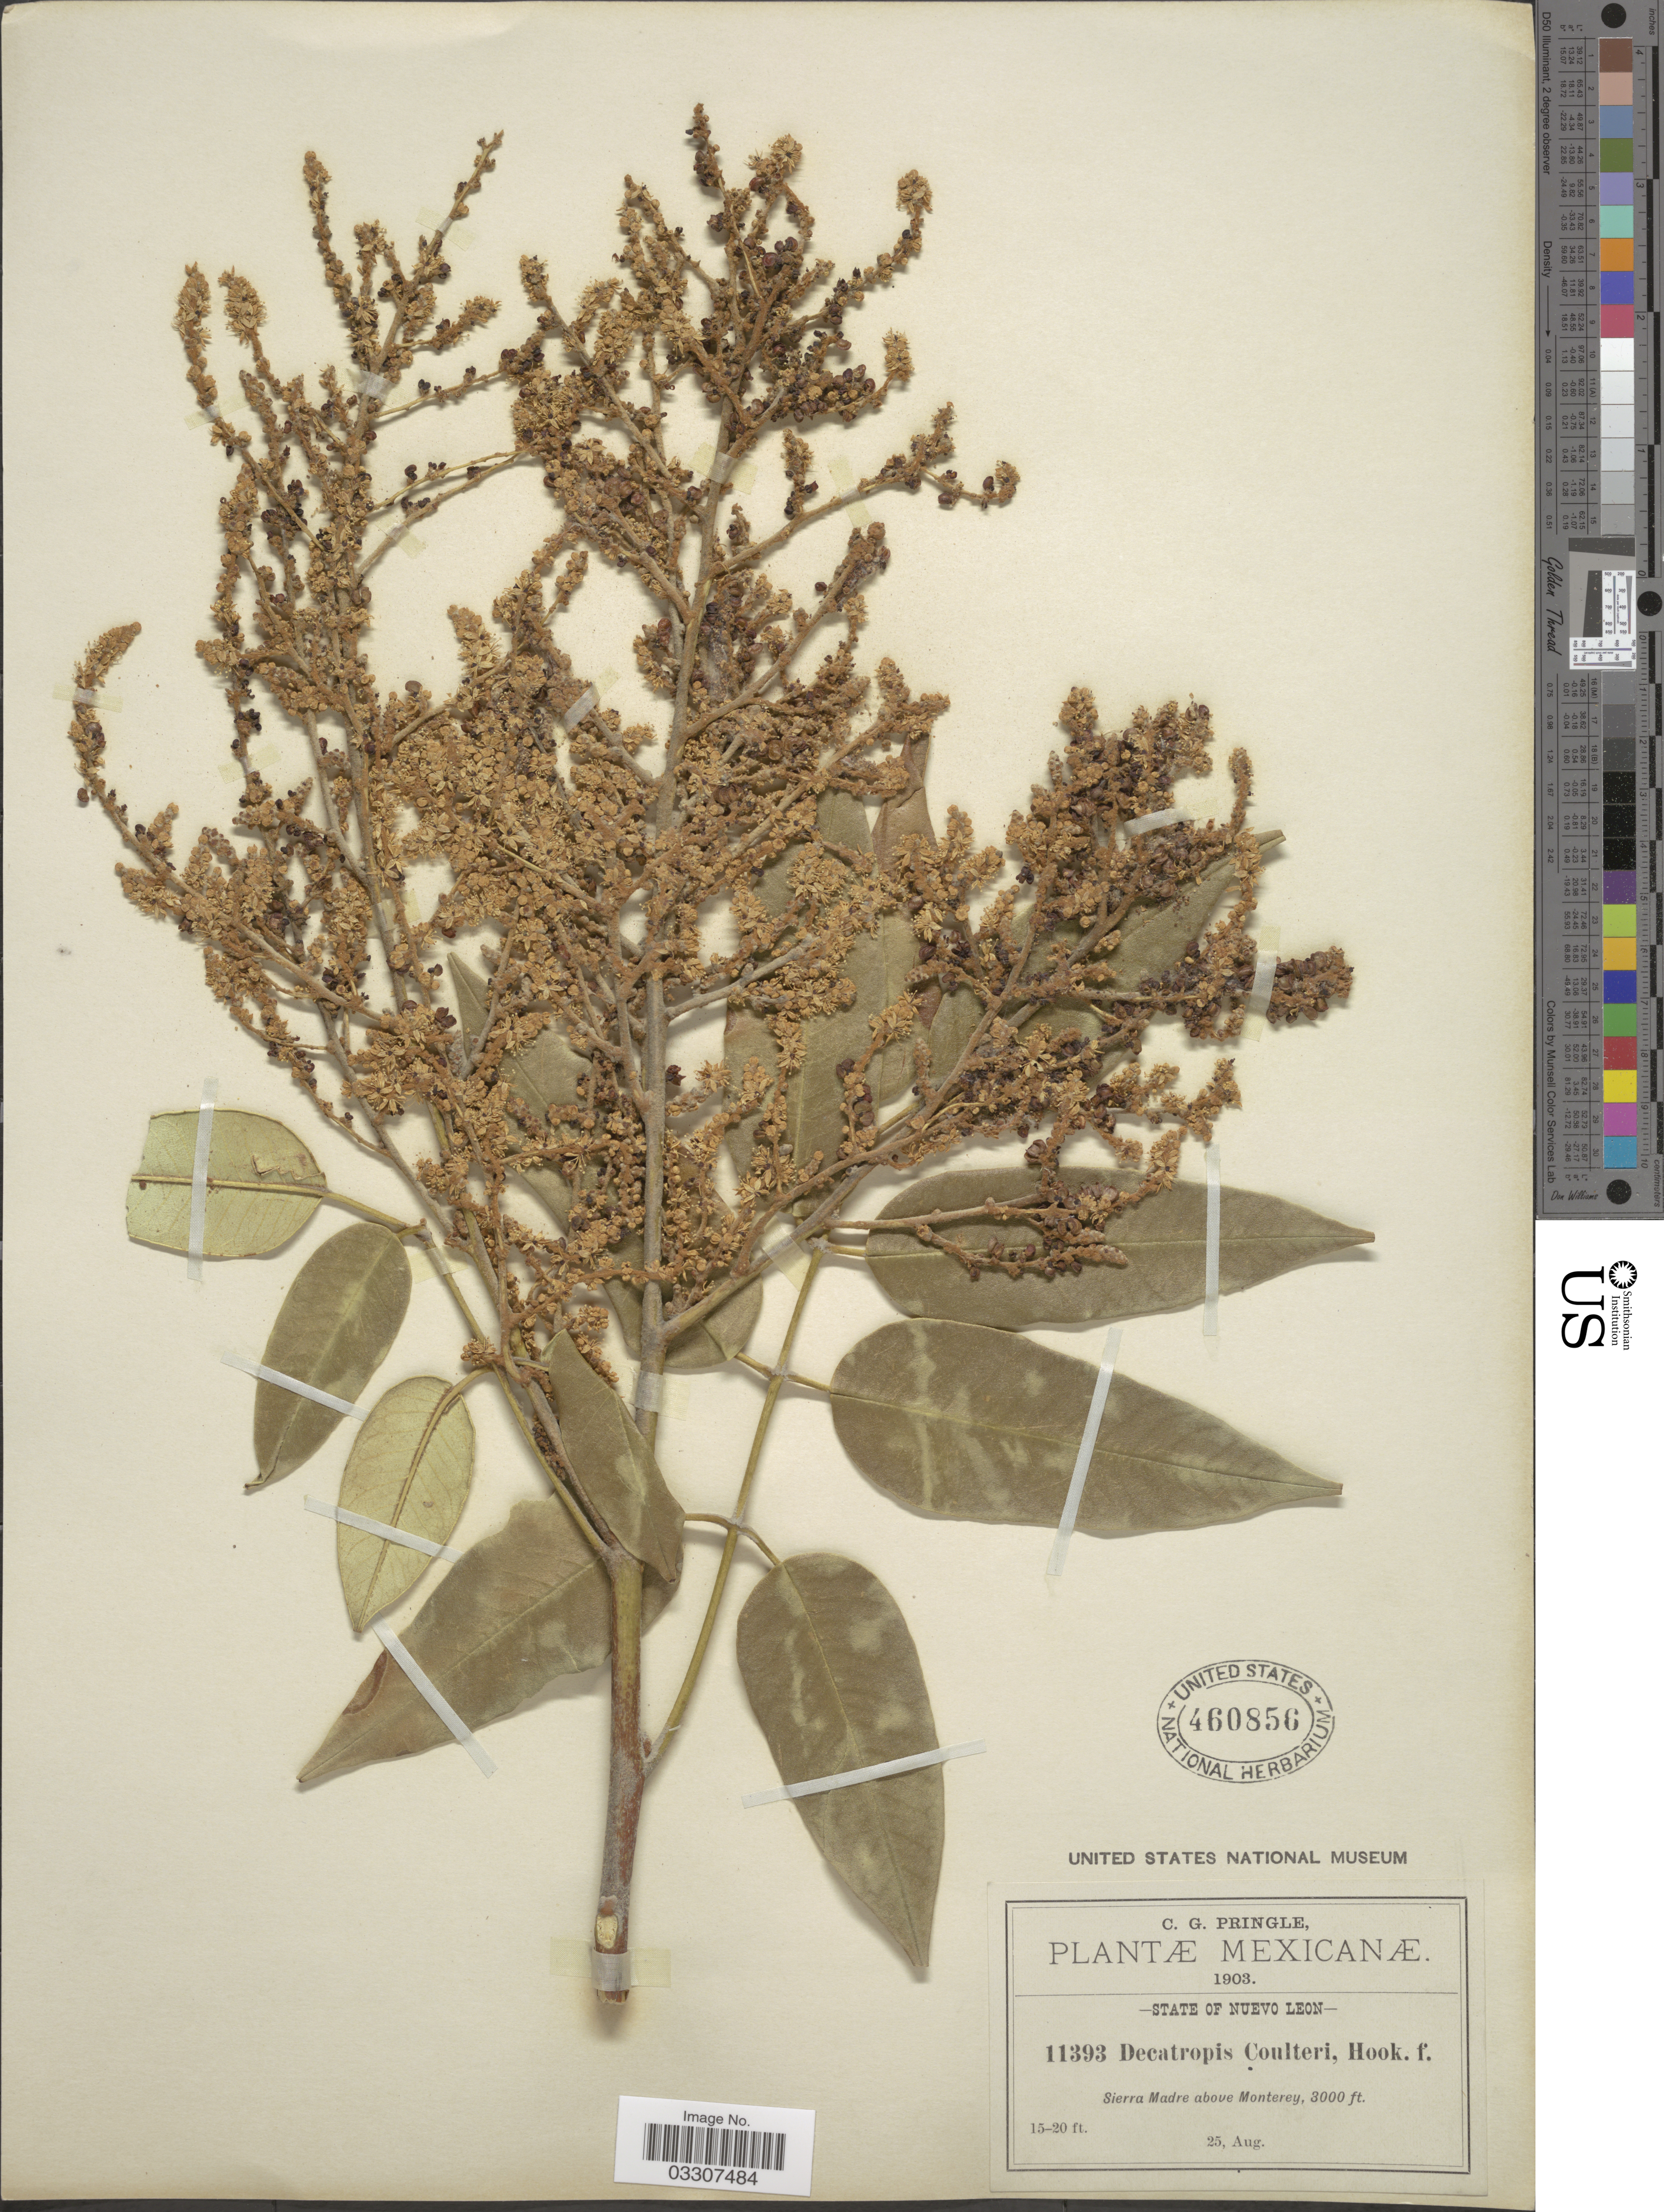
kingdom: Plantae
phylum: Tracheophyta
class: Magnoliopsida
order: Sapindales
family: Rutaceae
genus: Decatropis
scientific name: Decatropis bicolor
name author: (Zucc.) Radlk.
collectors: C. G. Pringle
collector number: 11393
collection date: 1903-08-25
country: Mexico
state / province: Nuevo León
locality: Sierra Madre above Monterey.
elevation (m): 914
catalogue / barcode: US 460856